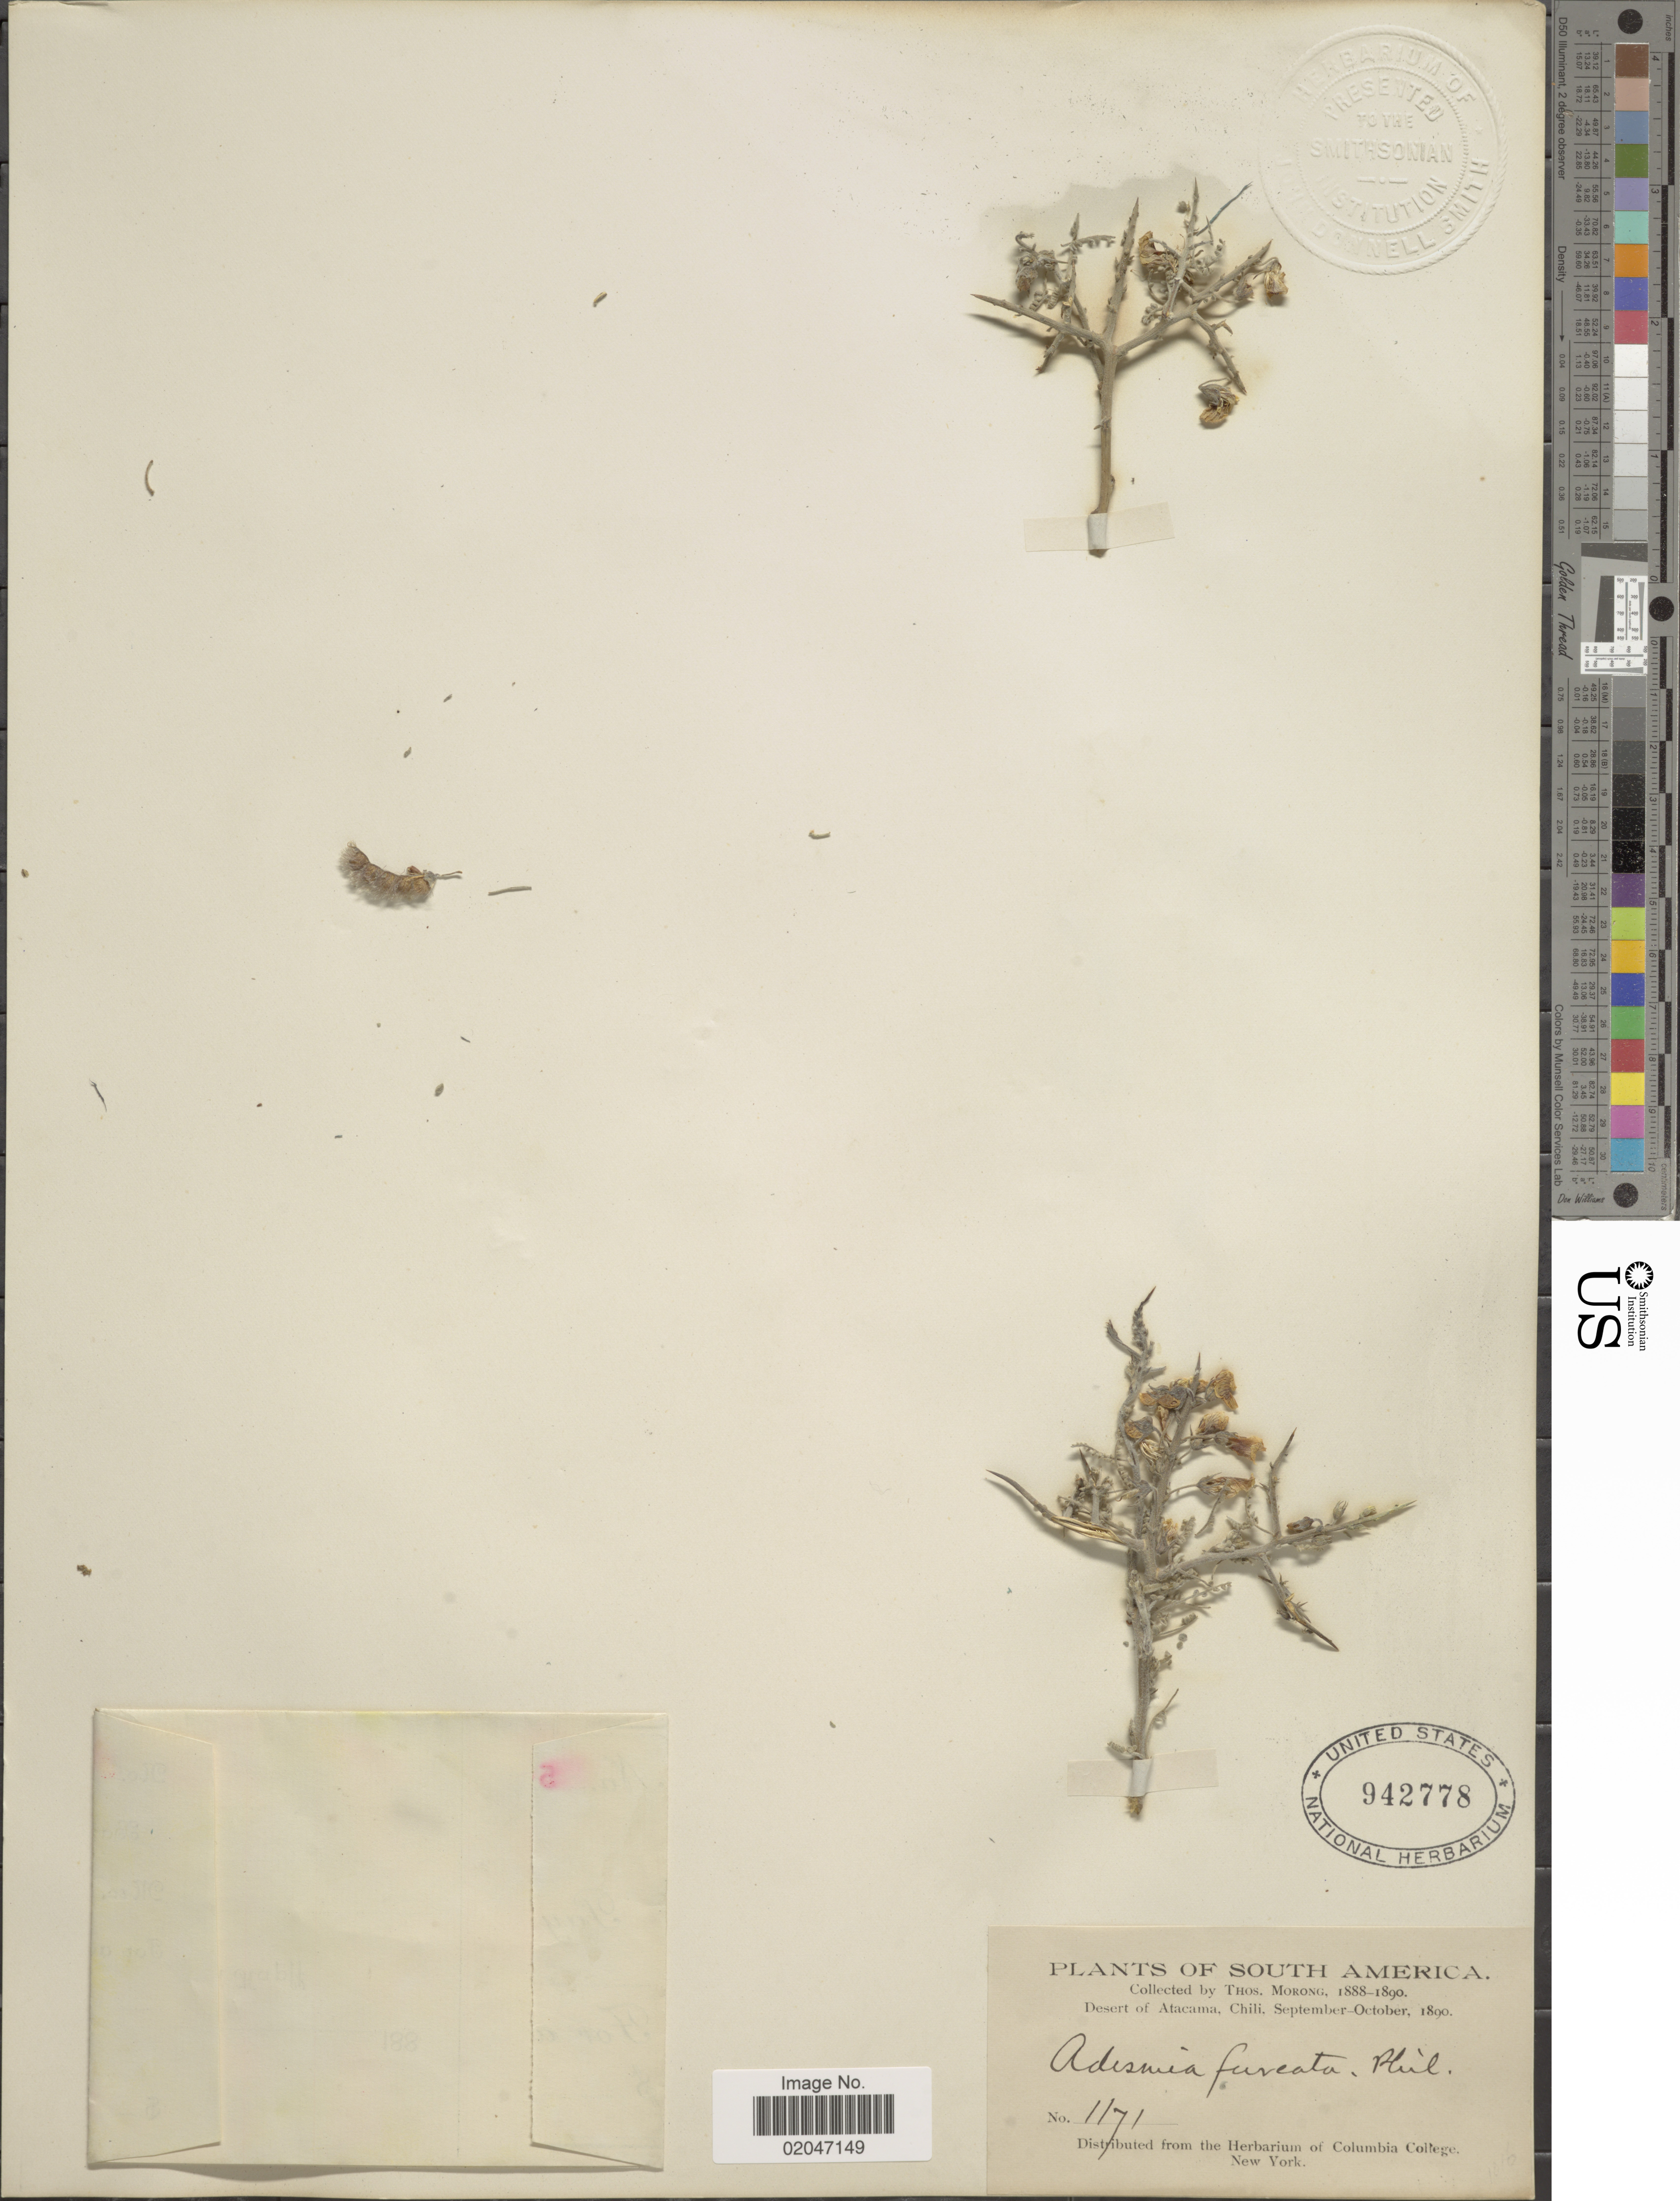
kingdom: Plantae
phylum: Tracheophyta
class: Magnoliopsida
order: Fabales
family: Fabaceae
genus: Adesmia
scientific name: Adesmia pedicellata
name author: Hook. & Arn.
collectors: T. Morong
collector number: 1171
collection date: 1888-09/1890-10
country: Chile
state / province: Atacama (III)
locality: Desert of Atacama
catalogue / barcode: US 942778